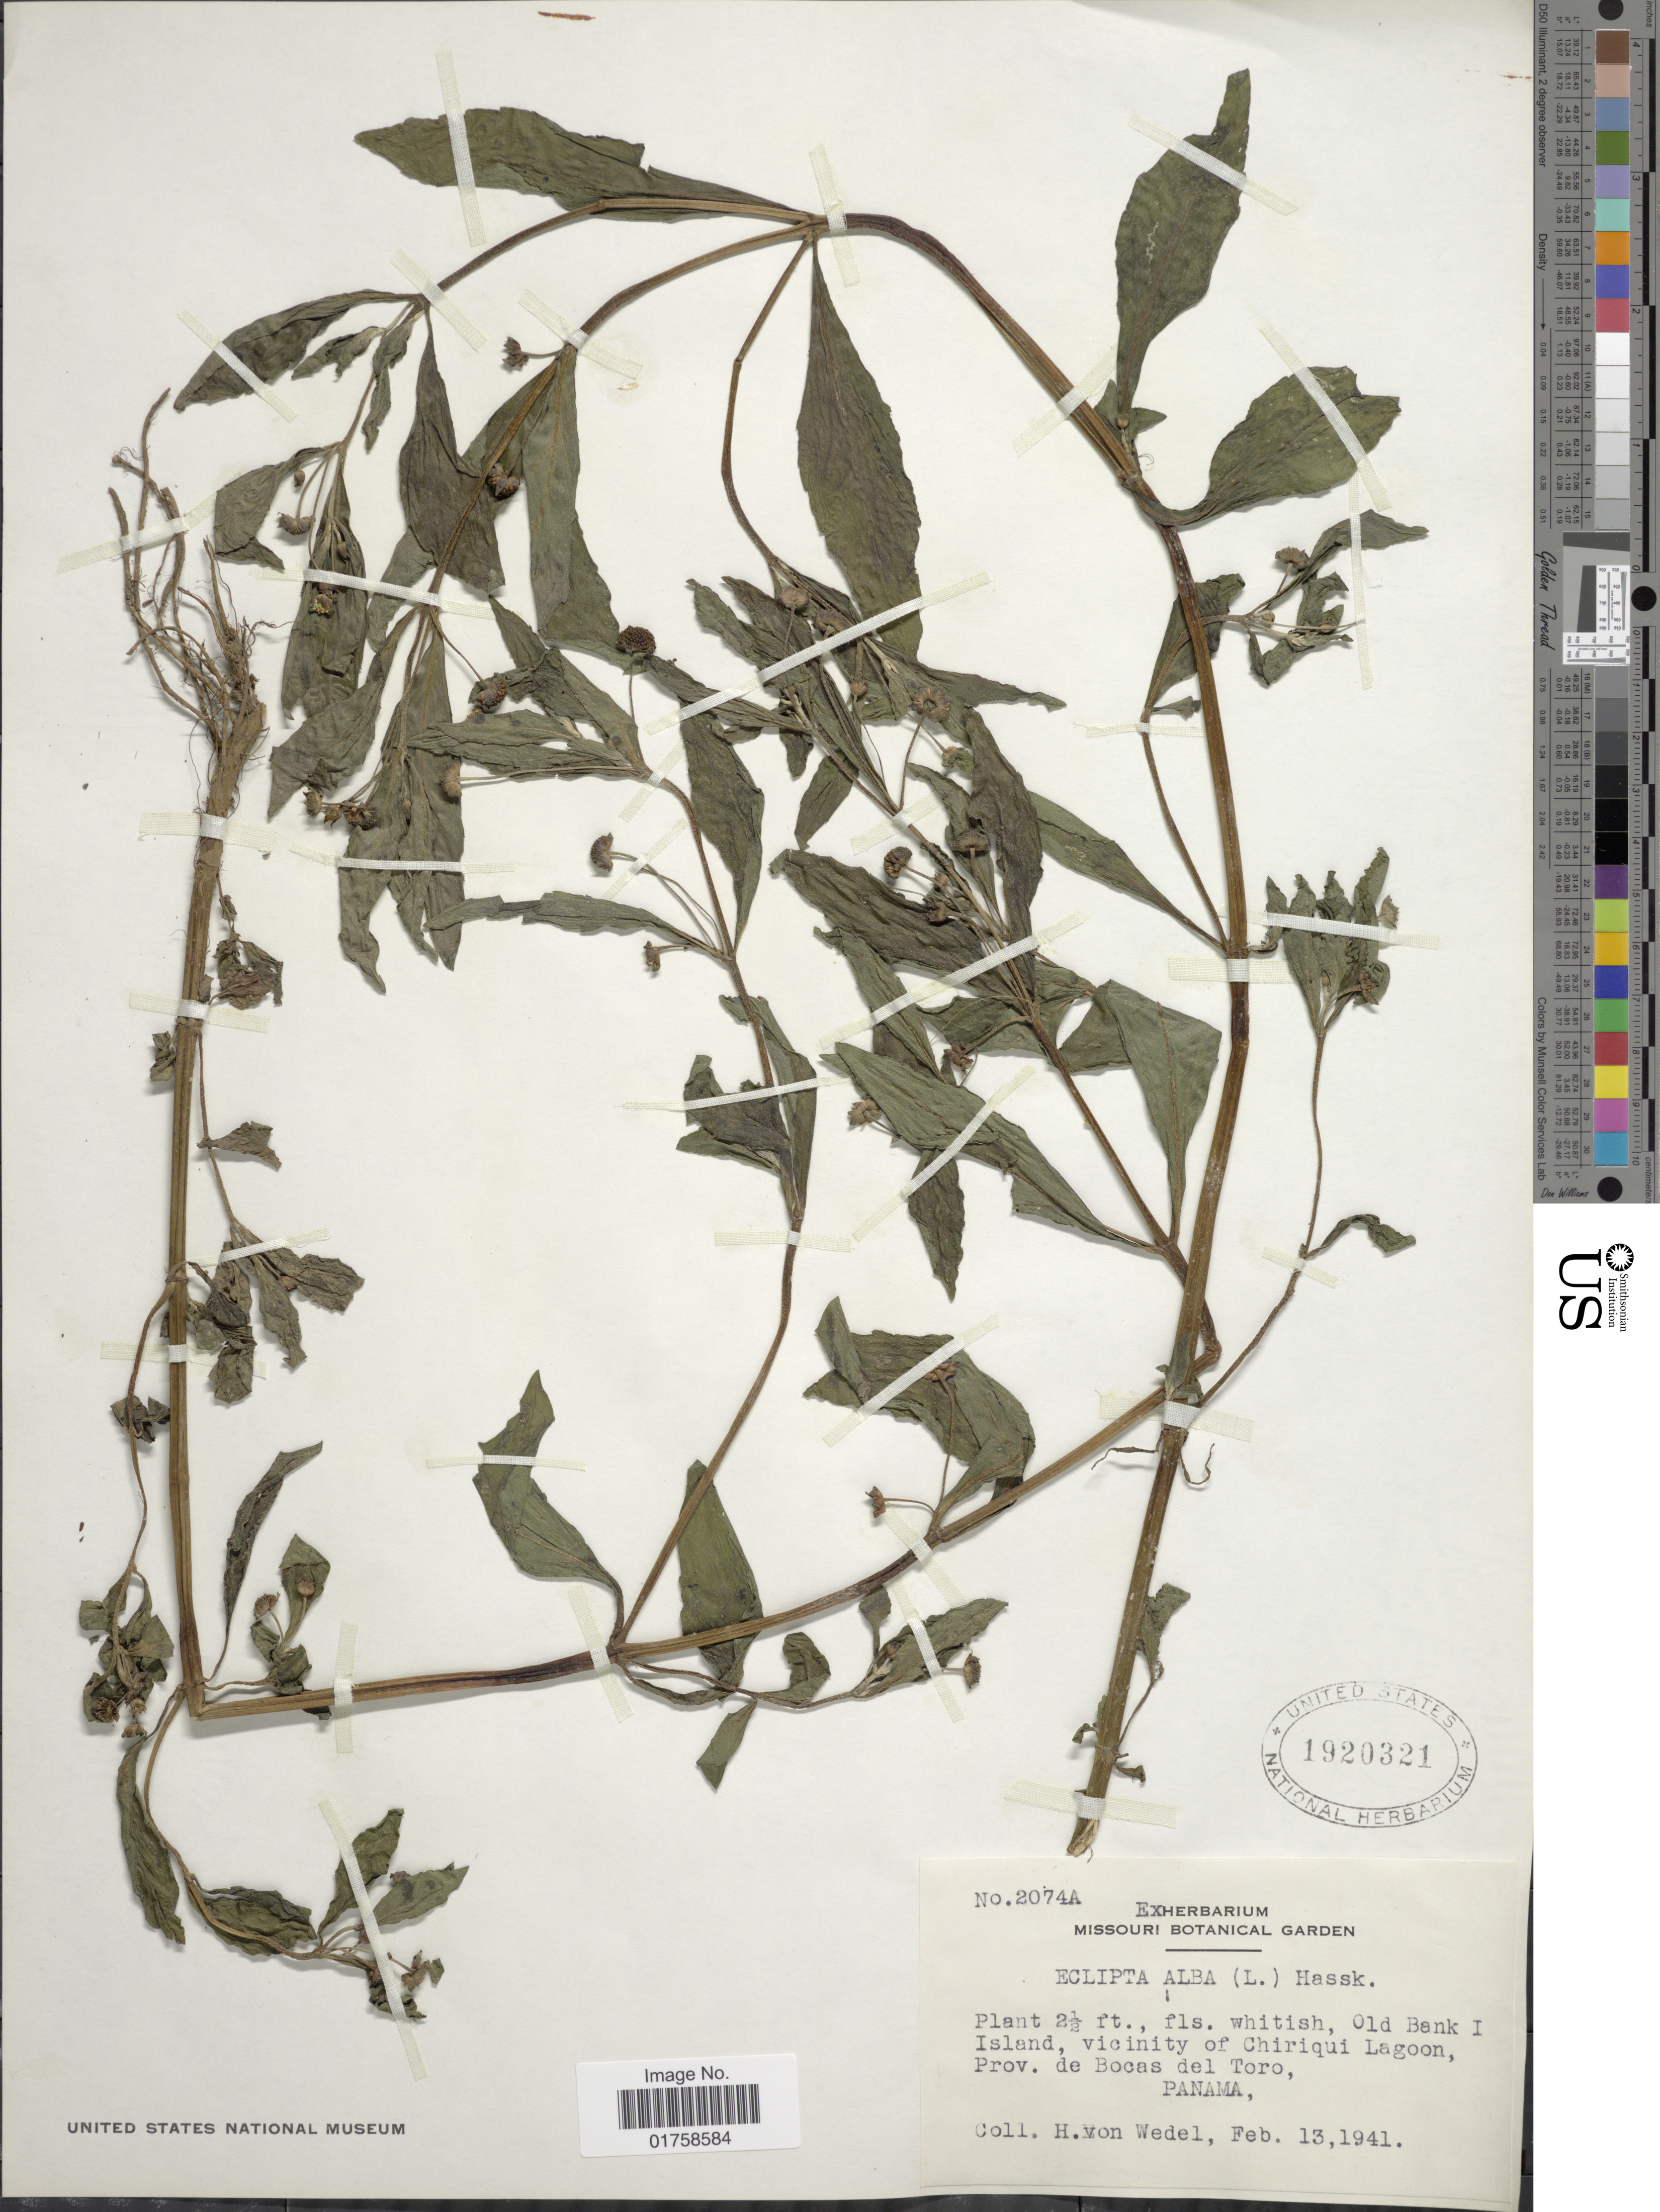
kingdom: Plantae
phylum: Tracheophyta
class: Magnoliopsida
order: Asterales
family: Asteraceae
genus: Eclipta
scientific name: Eclipta alba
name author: (L.) Hassk.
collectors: H. von Wedel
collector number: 2074A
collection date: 1941-02-13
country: Panama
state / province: Bocas del Toro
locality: Old Banl I Island, vicinity of Chiriqui Lagoon, Prov. de Bocas del Toro, Panama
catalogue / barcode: US 1920321